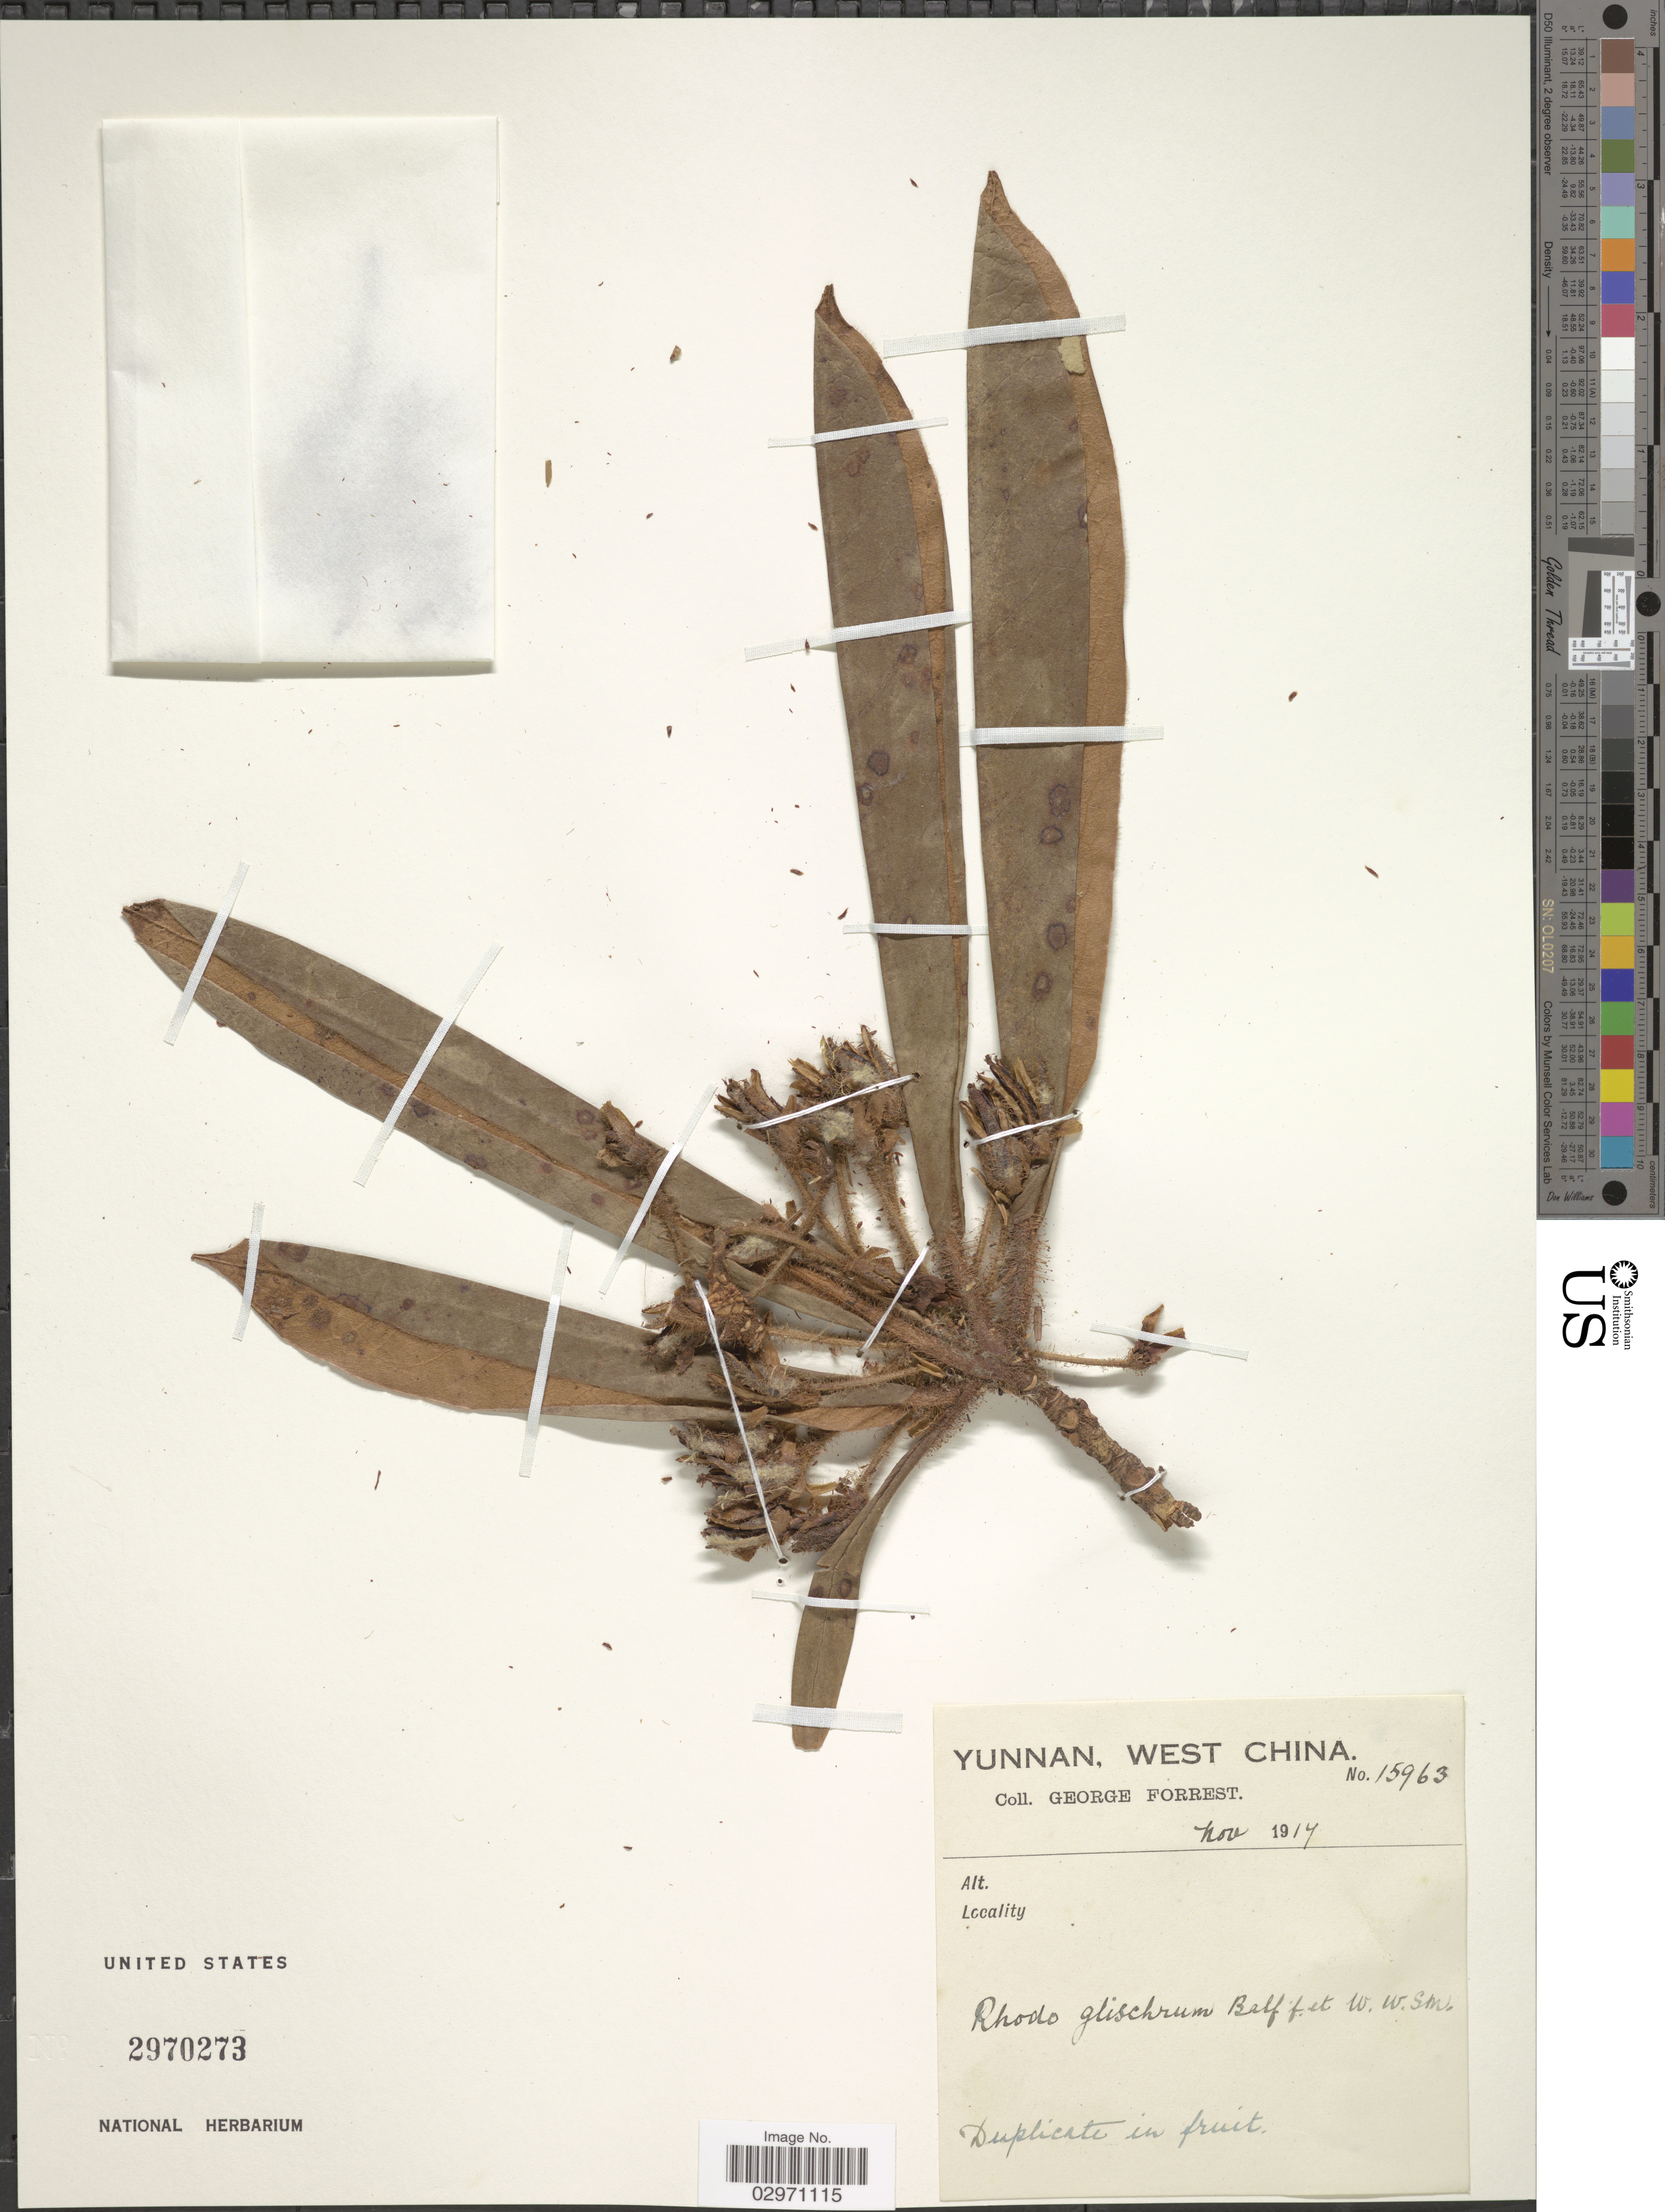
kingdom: Plantae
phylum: Tracheophyta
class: Magnoliopsida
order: Ericales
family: Ericaceae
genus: Rhododendron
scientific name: Rhododendron glischrum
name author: Balf. f. & W.W. Sm.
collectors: G. Forrest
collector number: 15963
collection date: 1917-11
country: China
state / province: Yunnan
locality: West China.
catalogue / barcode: US 2970273